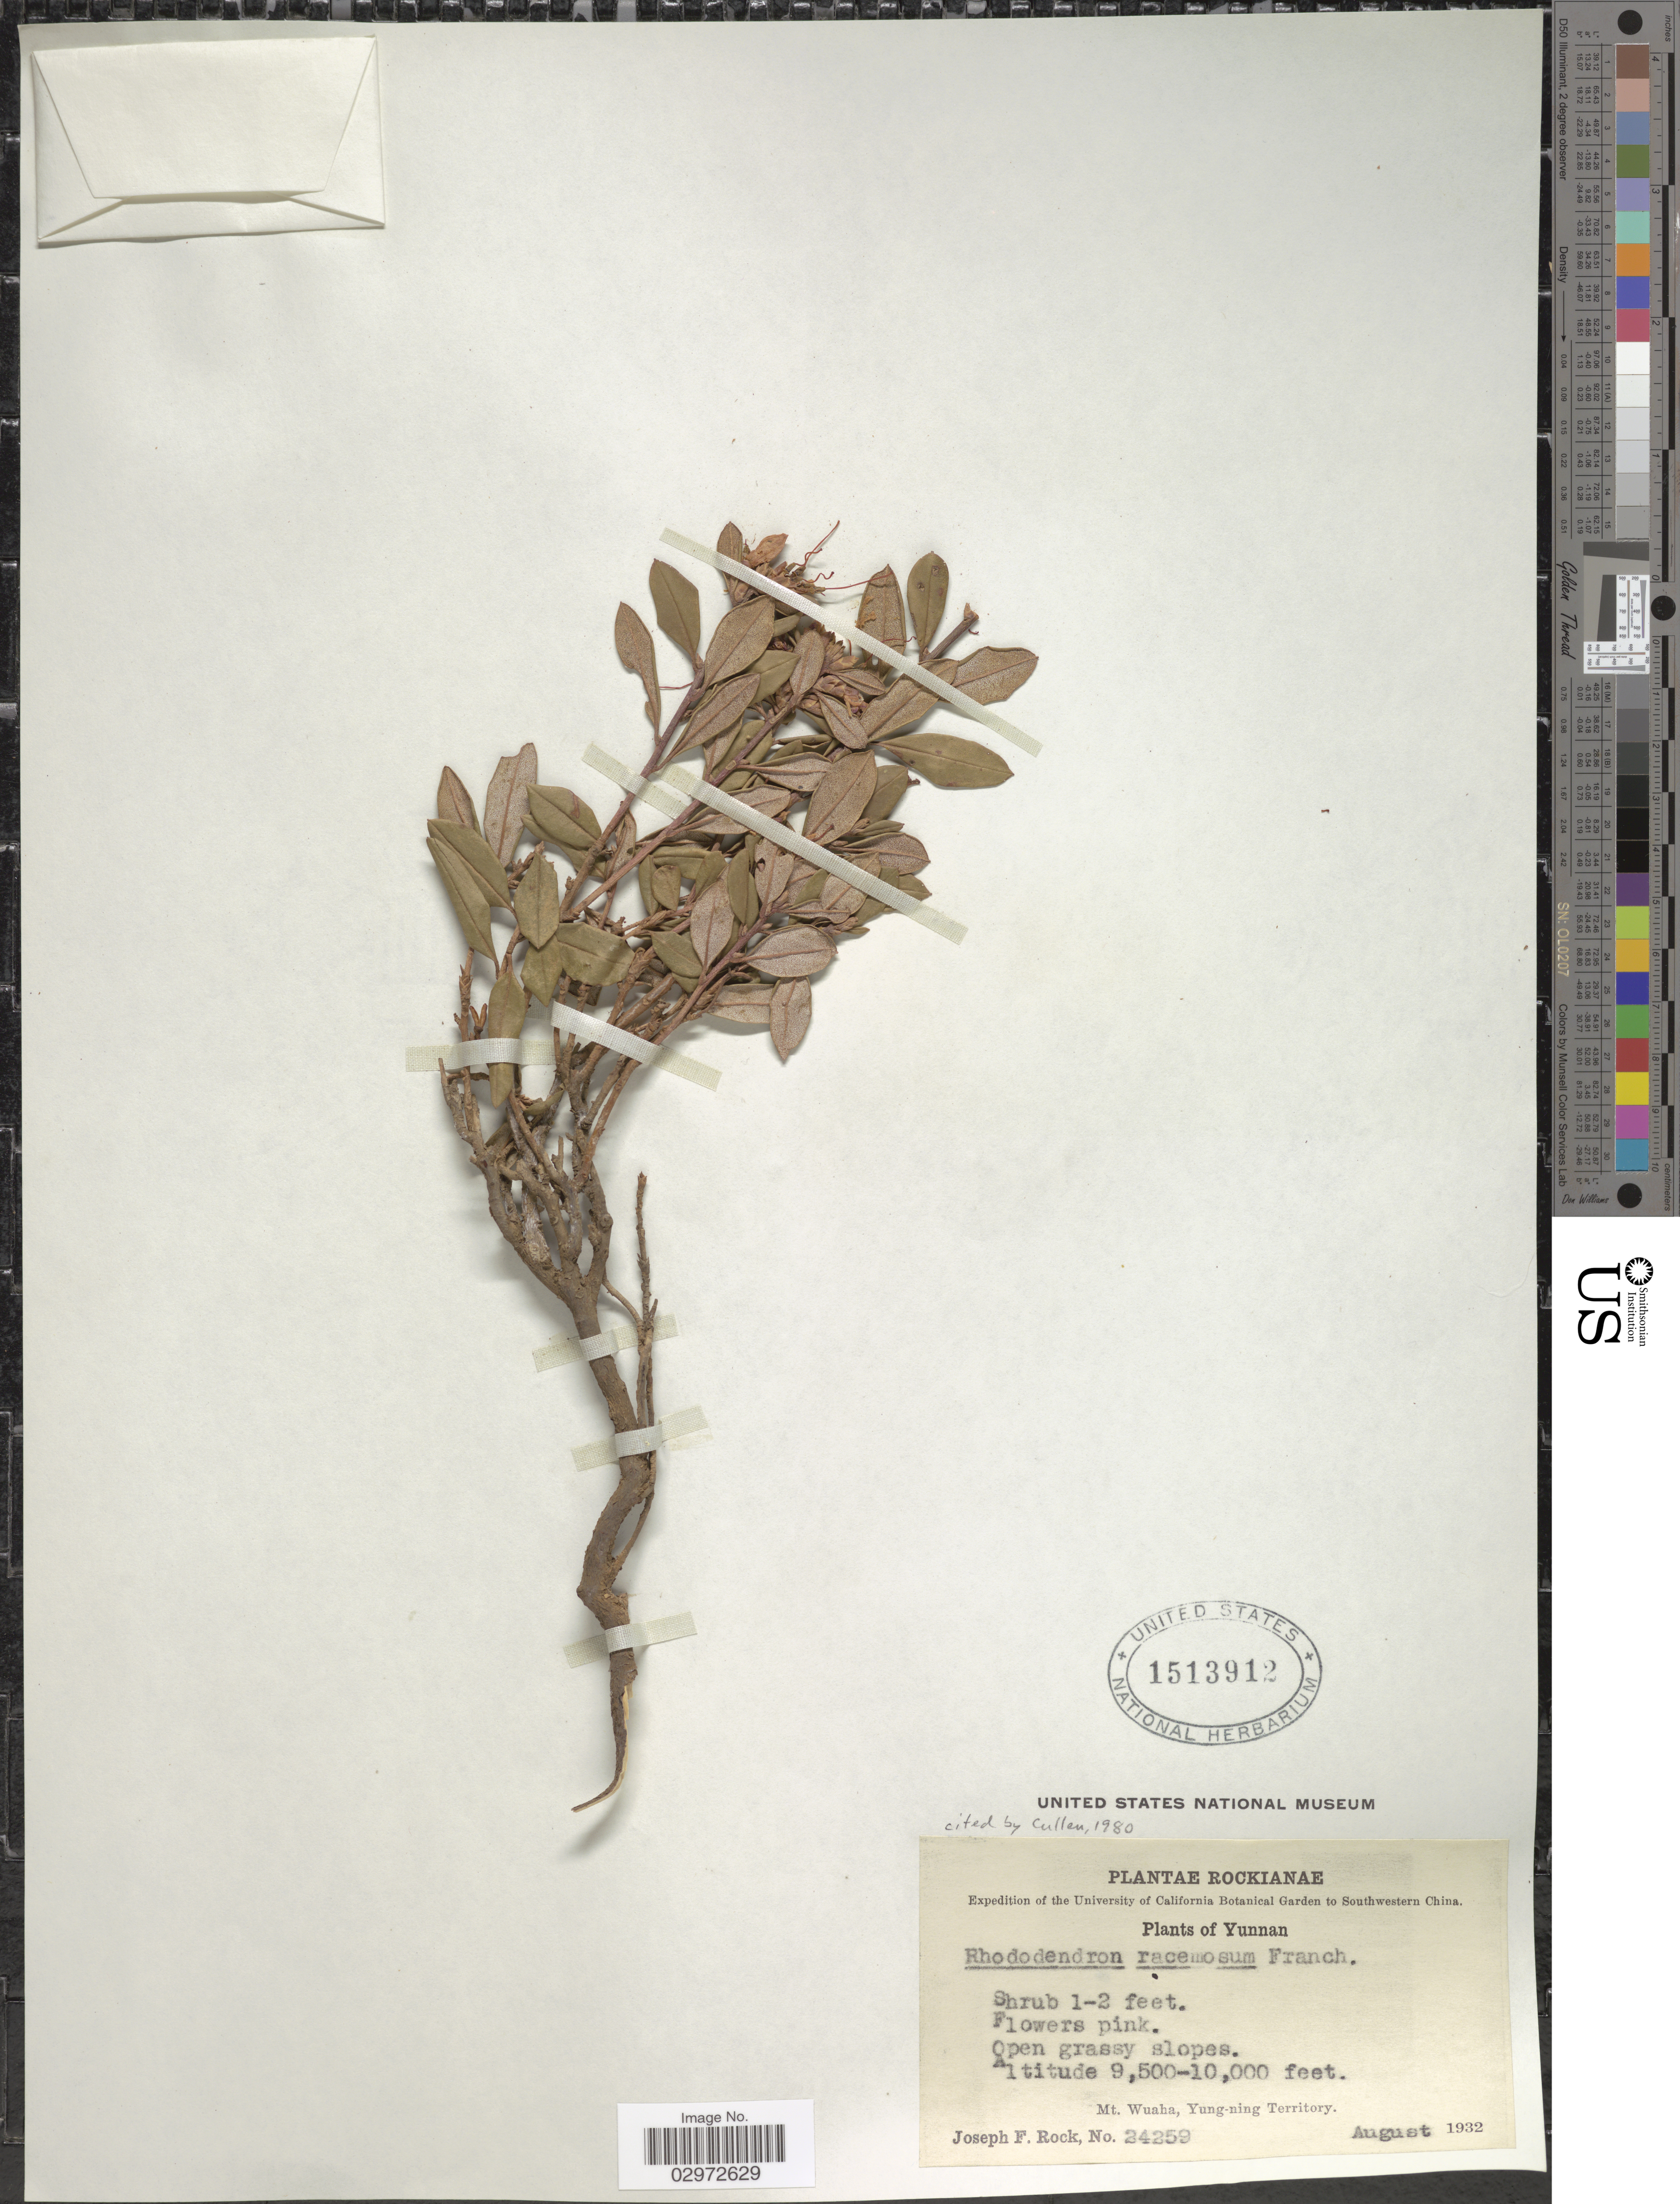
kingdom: Plantae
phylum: Tracheophyta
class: Magnoliopsida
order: Ericales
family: Ericaceae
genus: Rhododendron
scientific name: Rhododendron racemosum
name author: Franch.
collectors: J. F. Rock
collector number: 24259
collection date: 1932-08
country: China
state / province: Yunnan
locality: Mt. Wuaha, Yung-ning Territory.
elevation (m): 2896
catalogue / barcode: US 1513912